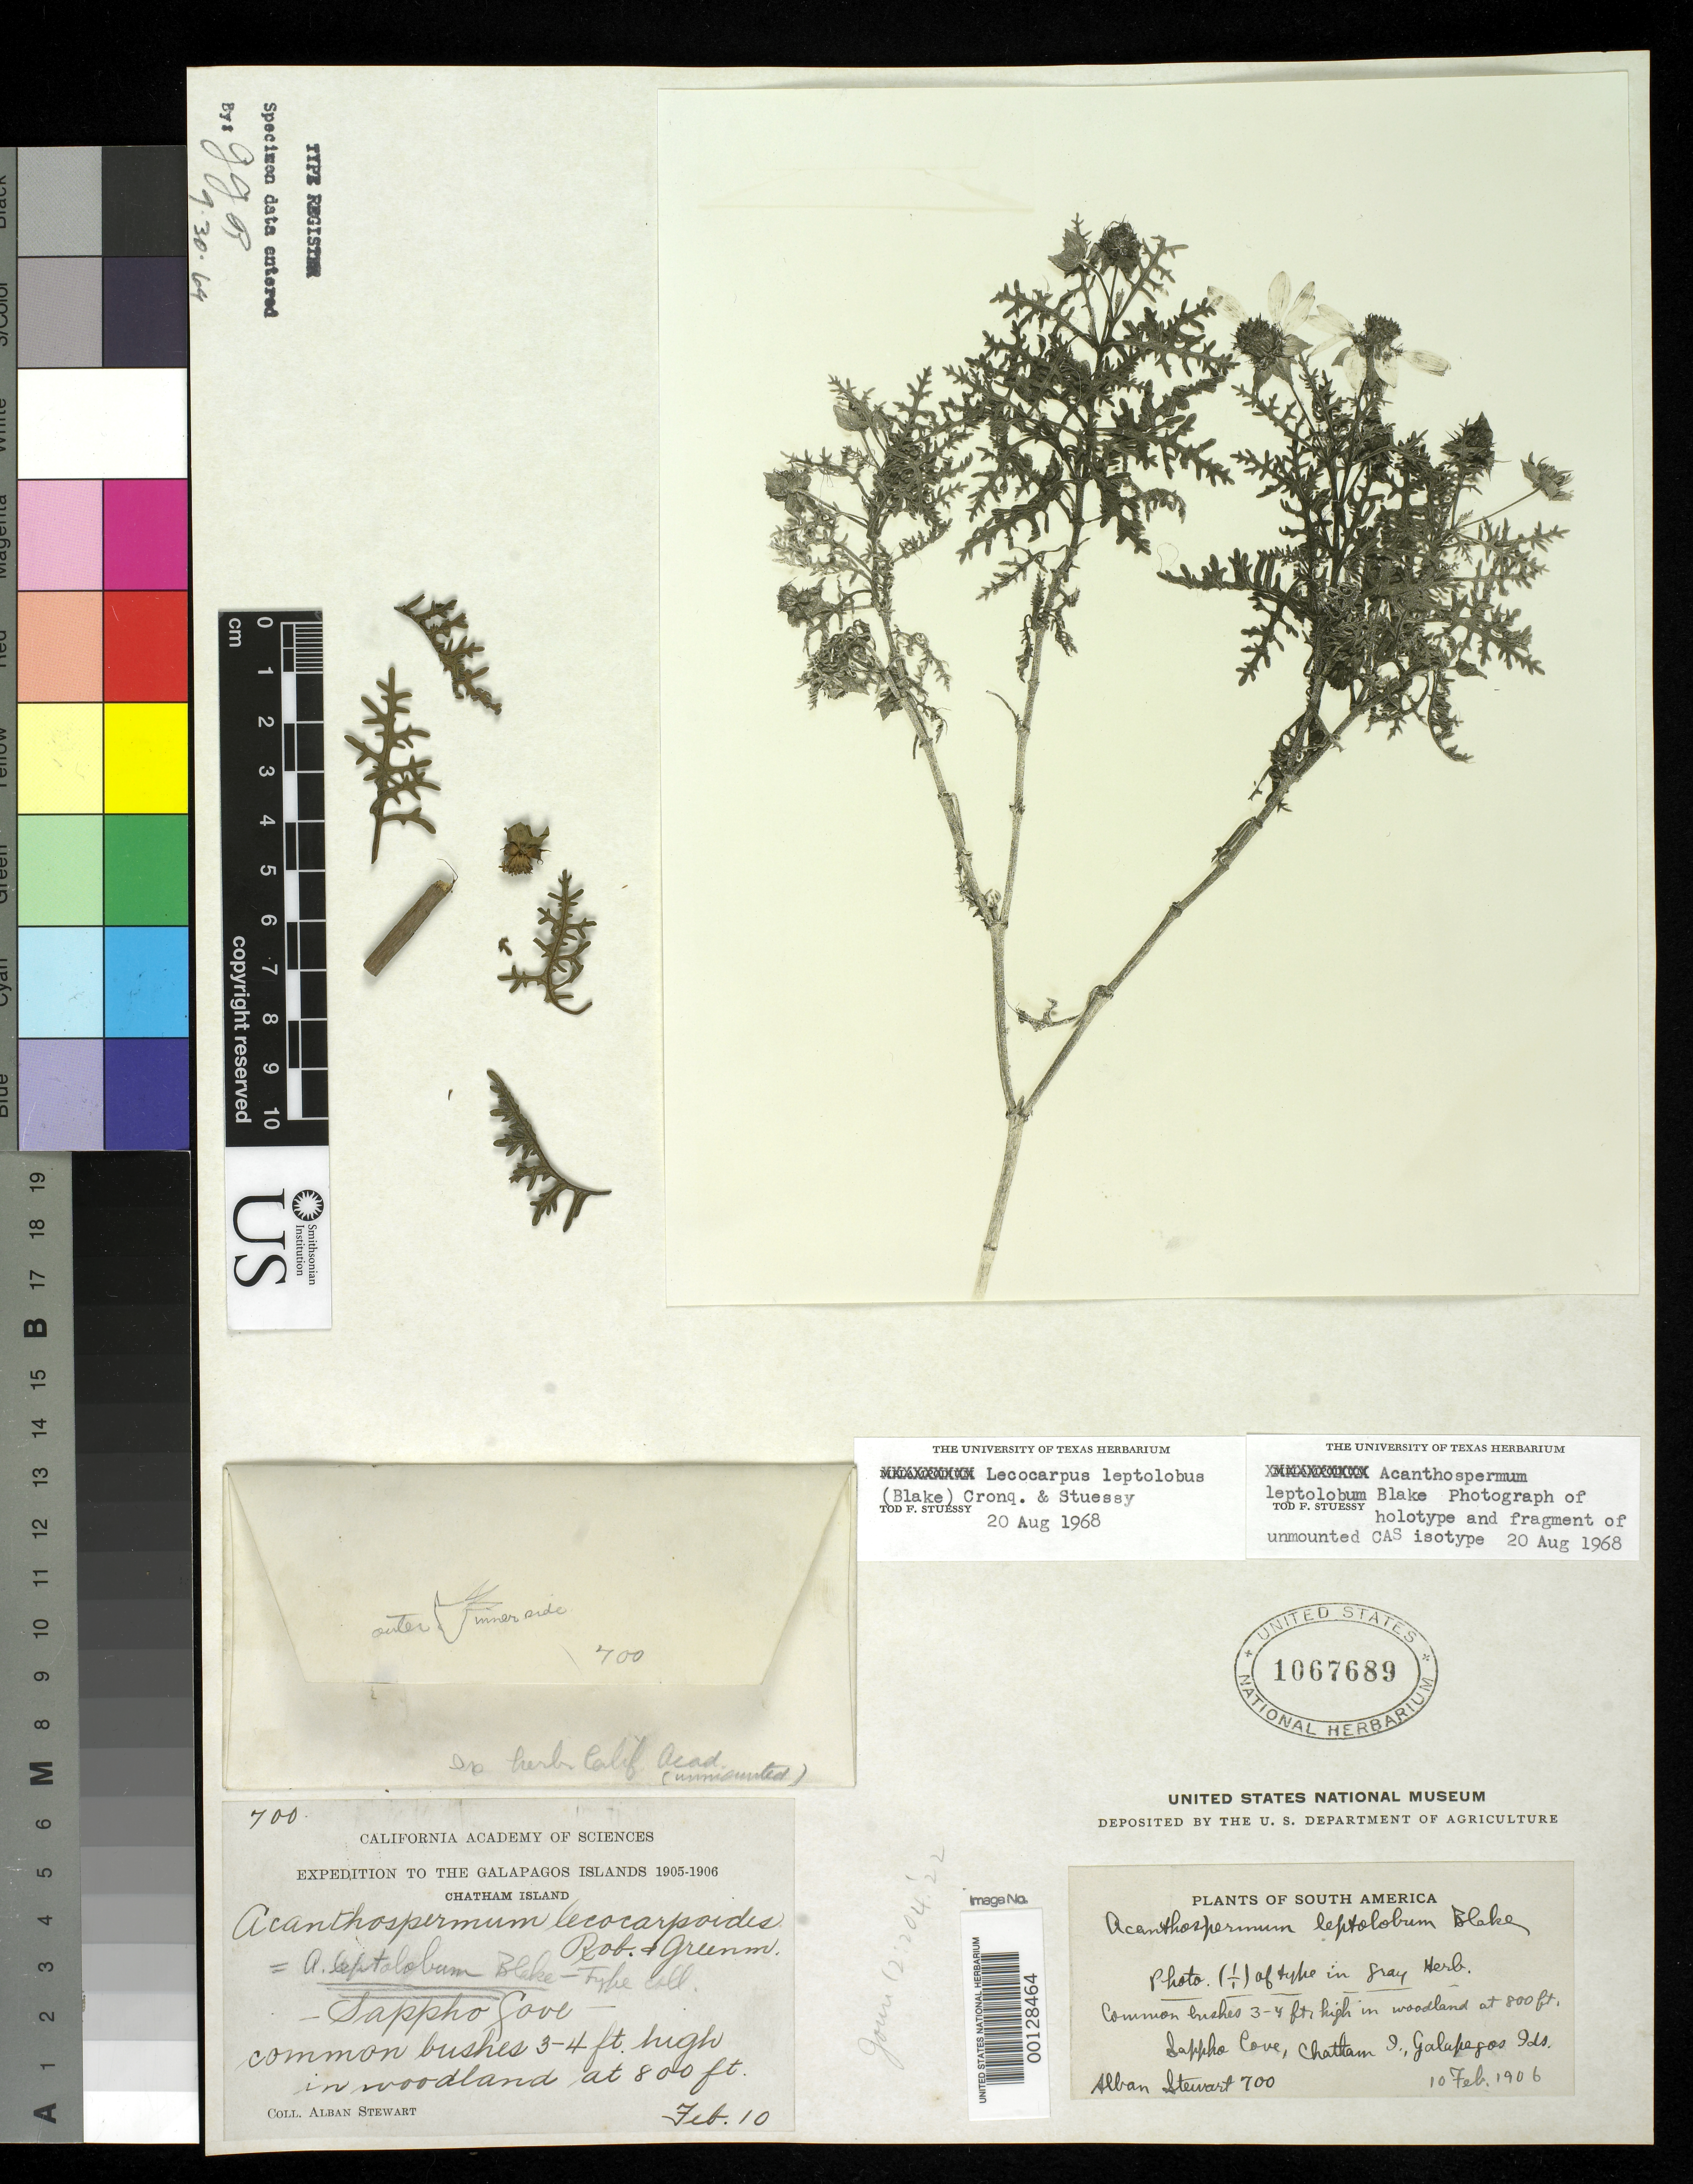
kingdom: Plantae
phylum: Tracheophyta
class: Magnoliopsida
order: Asterales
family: Asteraceae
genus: Acanthospermum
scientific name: Acanthospermum leptolobum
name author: S.F. Blake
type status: Isotype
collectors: A. Stewart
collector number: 700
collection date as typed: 10 Feb 1906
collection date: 1906-02-10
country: Ecuador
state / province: Colón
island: San Cristóbal [Chatham]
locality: Chatham I. [= Isla San Cristobal], Sappho Cove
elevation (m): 244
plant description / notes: Photograph [of holotype?] and fragmentary material of type specimen ex California Acad.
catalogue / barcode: US 1067689